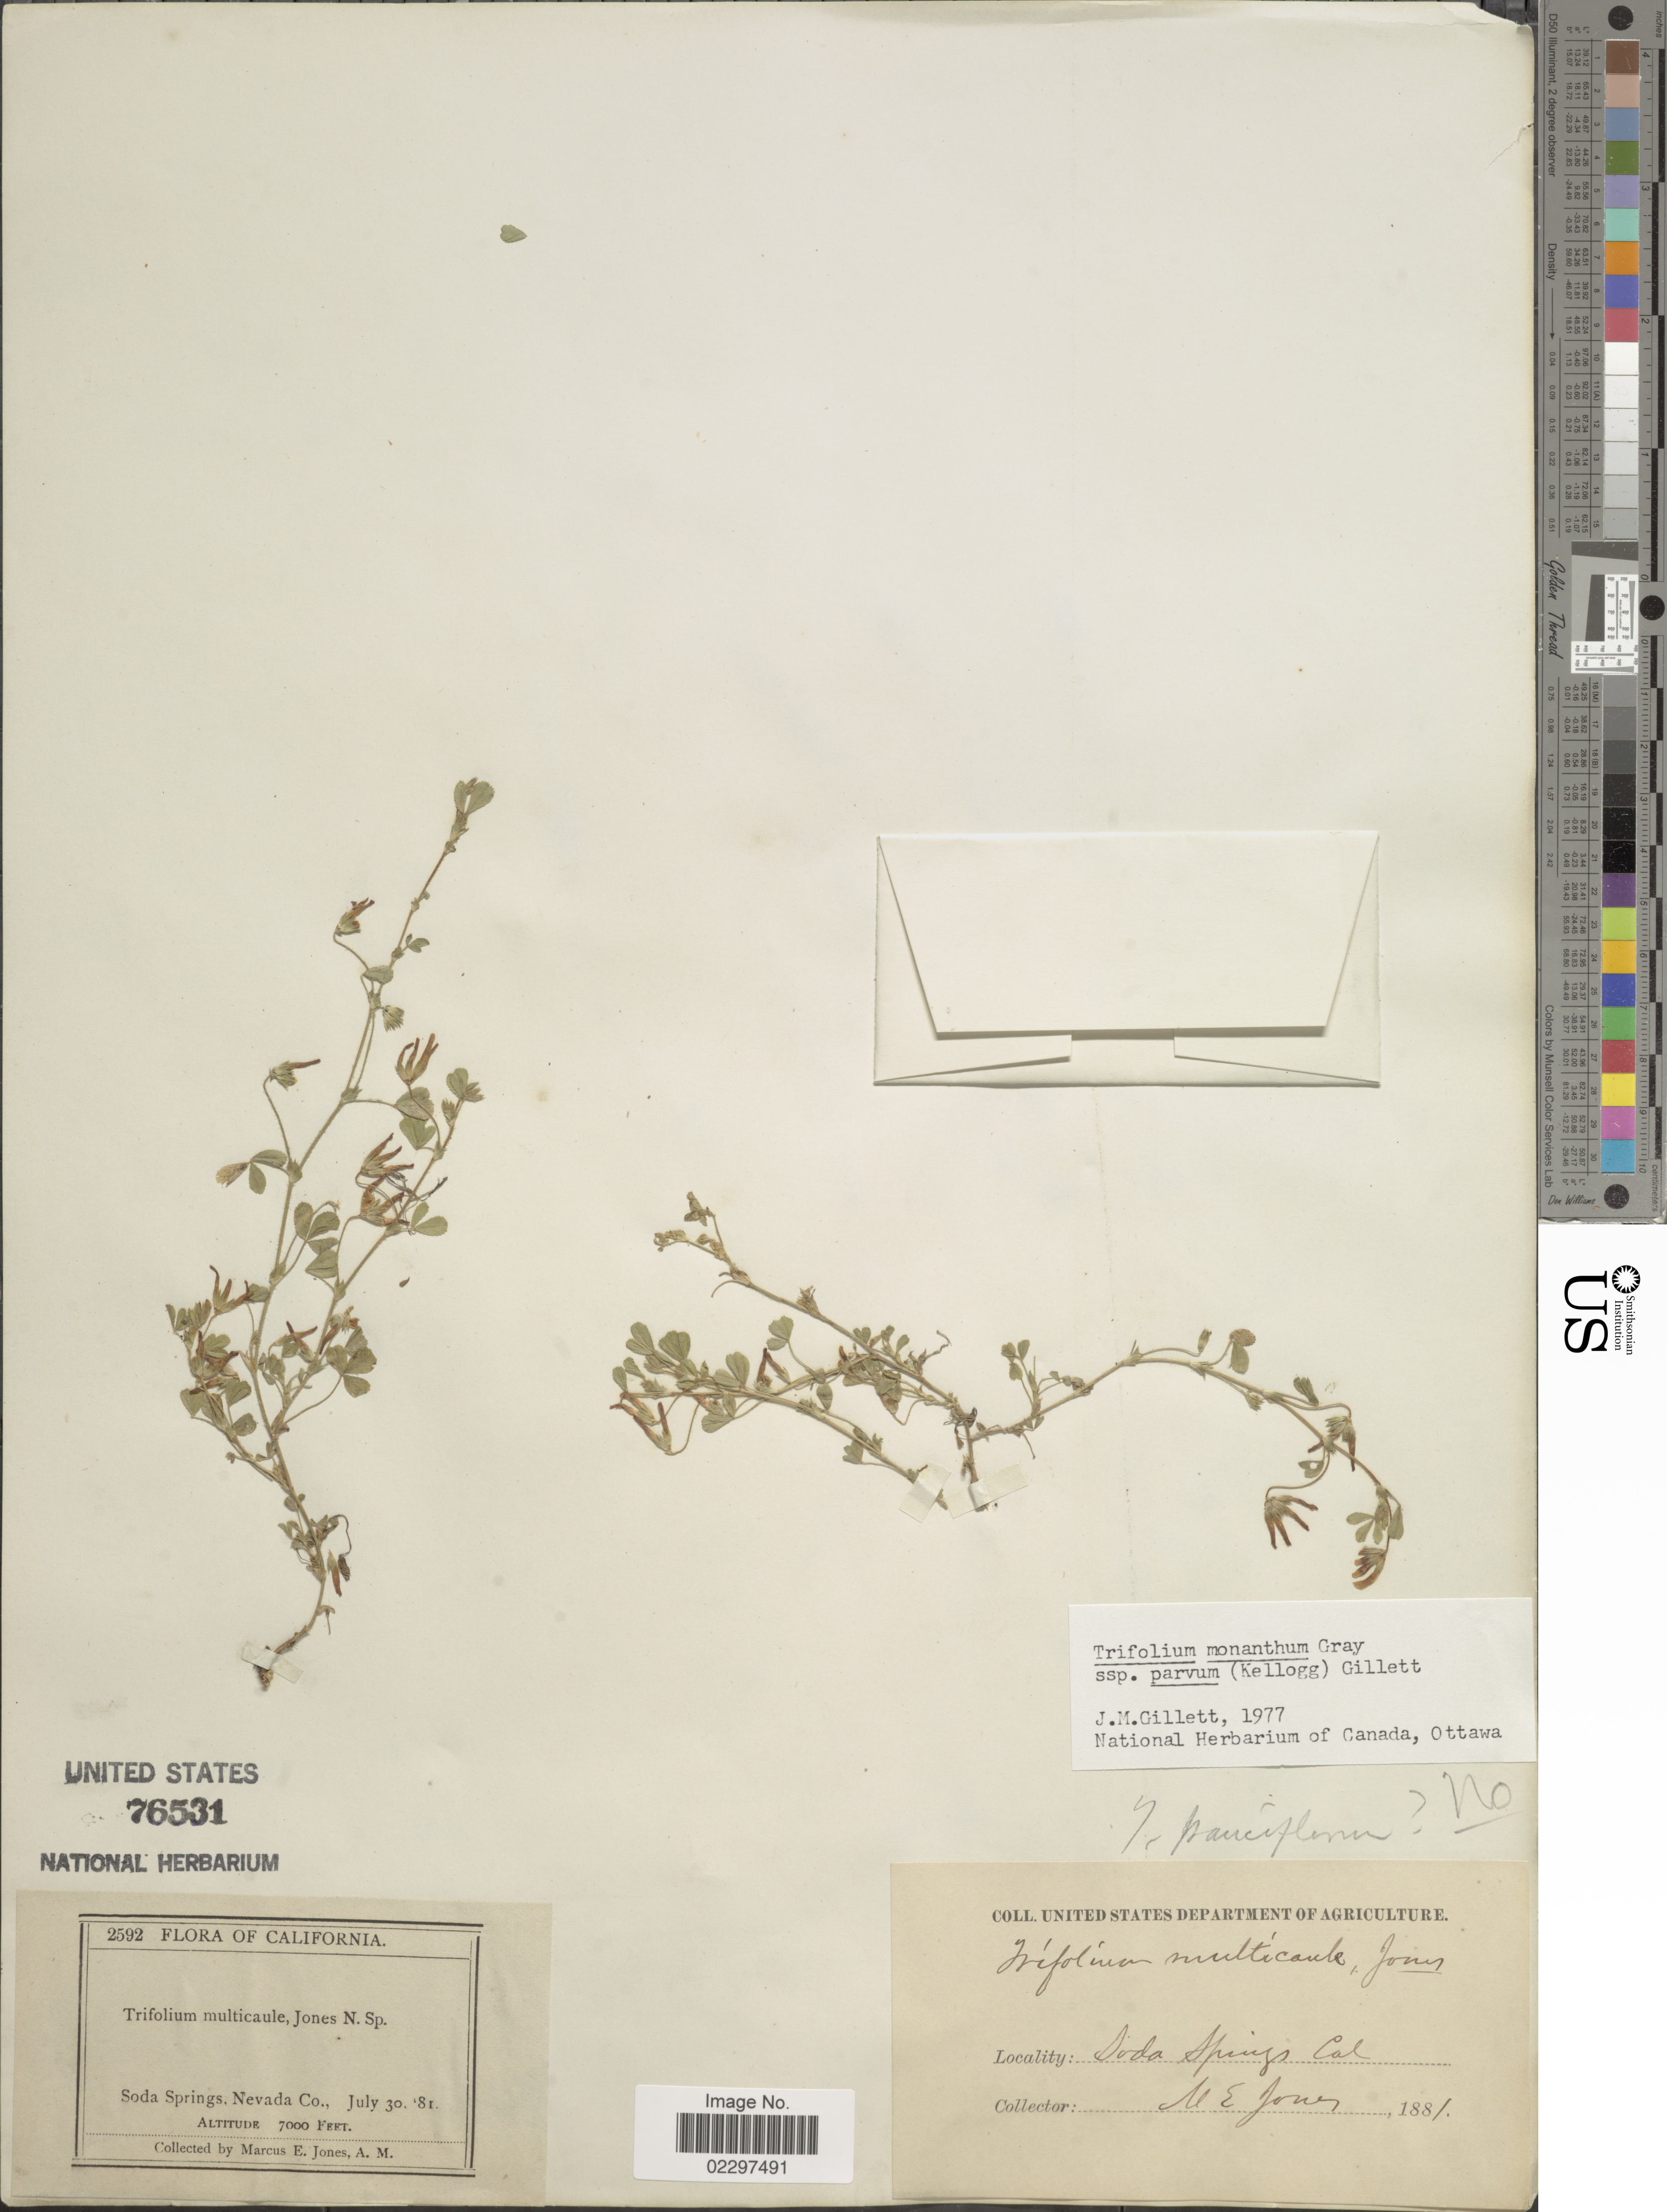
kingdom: Plantae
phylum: Tracheophyta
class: Magnoliopsida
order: Fabales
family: Fabaceae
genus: Trifolium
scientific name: Trifolium monanthum subsp. parvum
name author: (Kellogg) J.M. Gillett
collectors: M. E. Jones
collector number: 2592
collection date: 1881-07-30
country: United States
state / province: California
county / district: Nevada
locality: Soda Springs, Nevada Co.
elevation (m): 2134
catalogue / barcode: US 76531